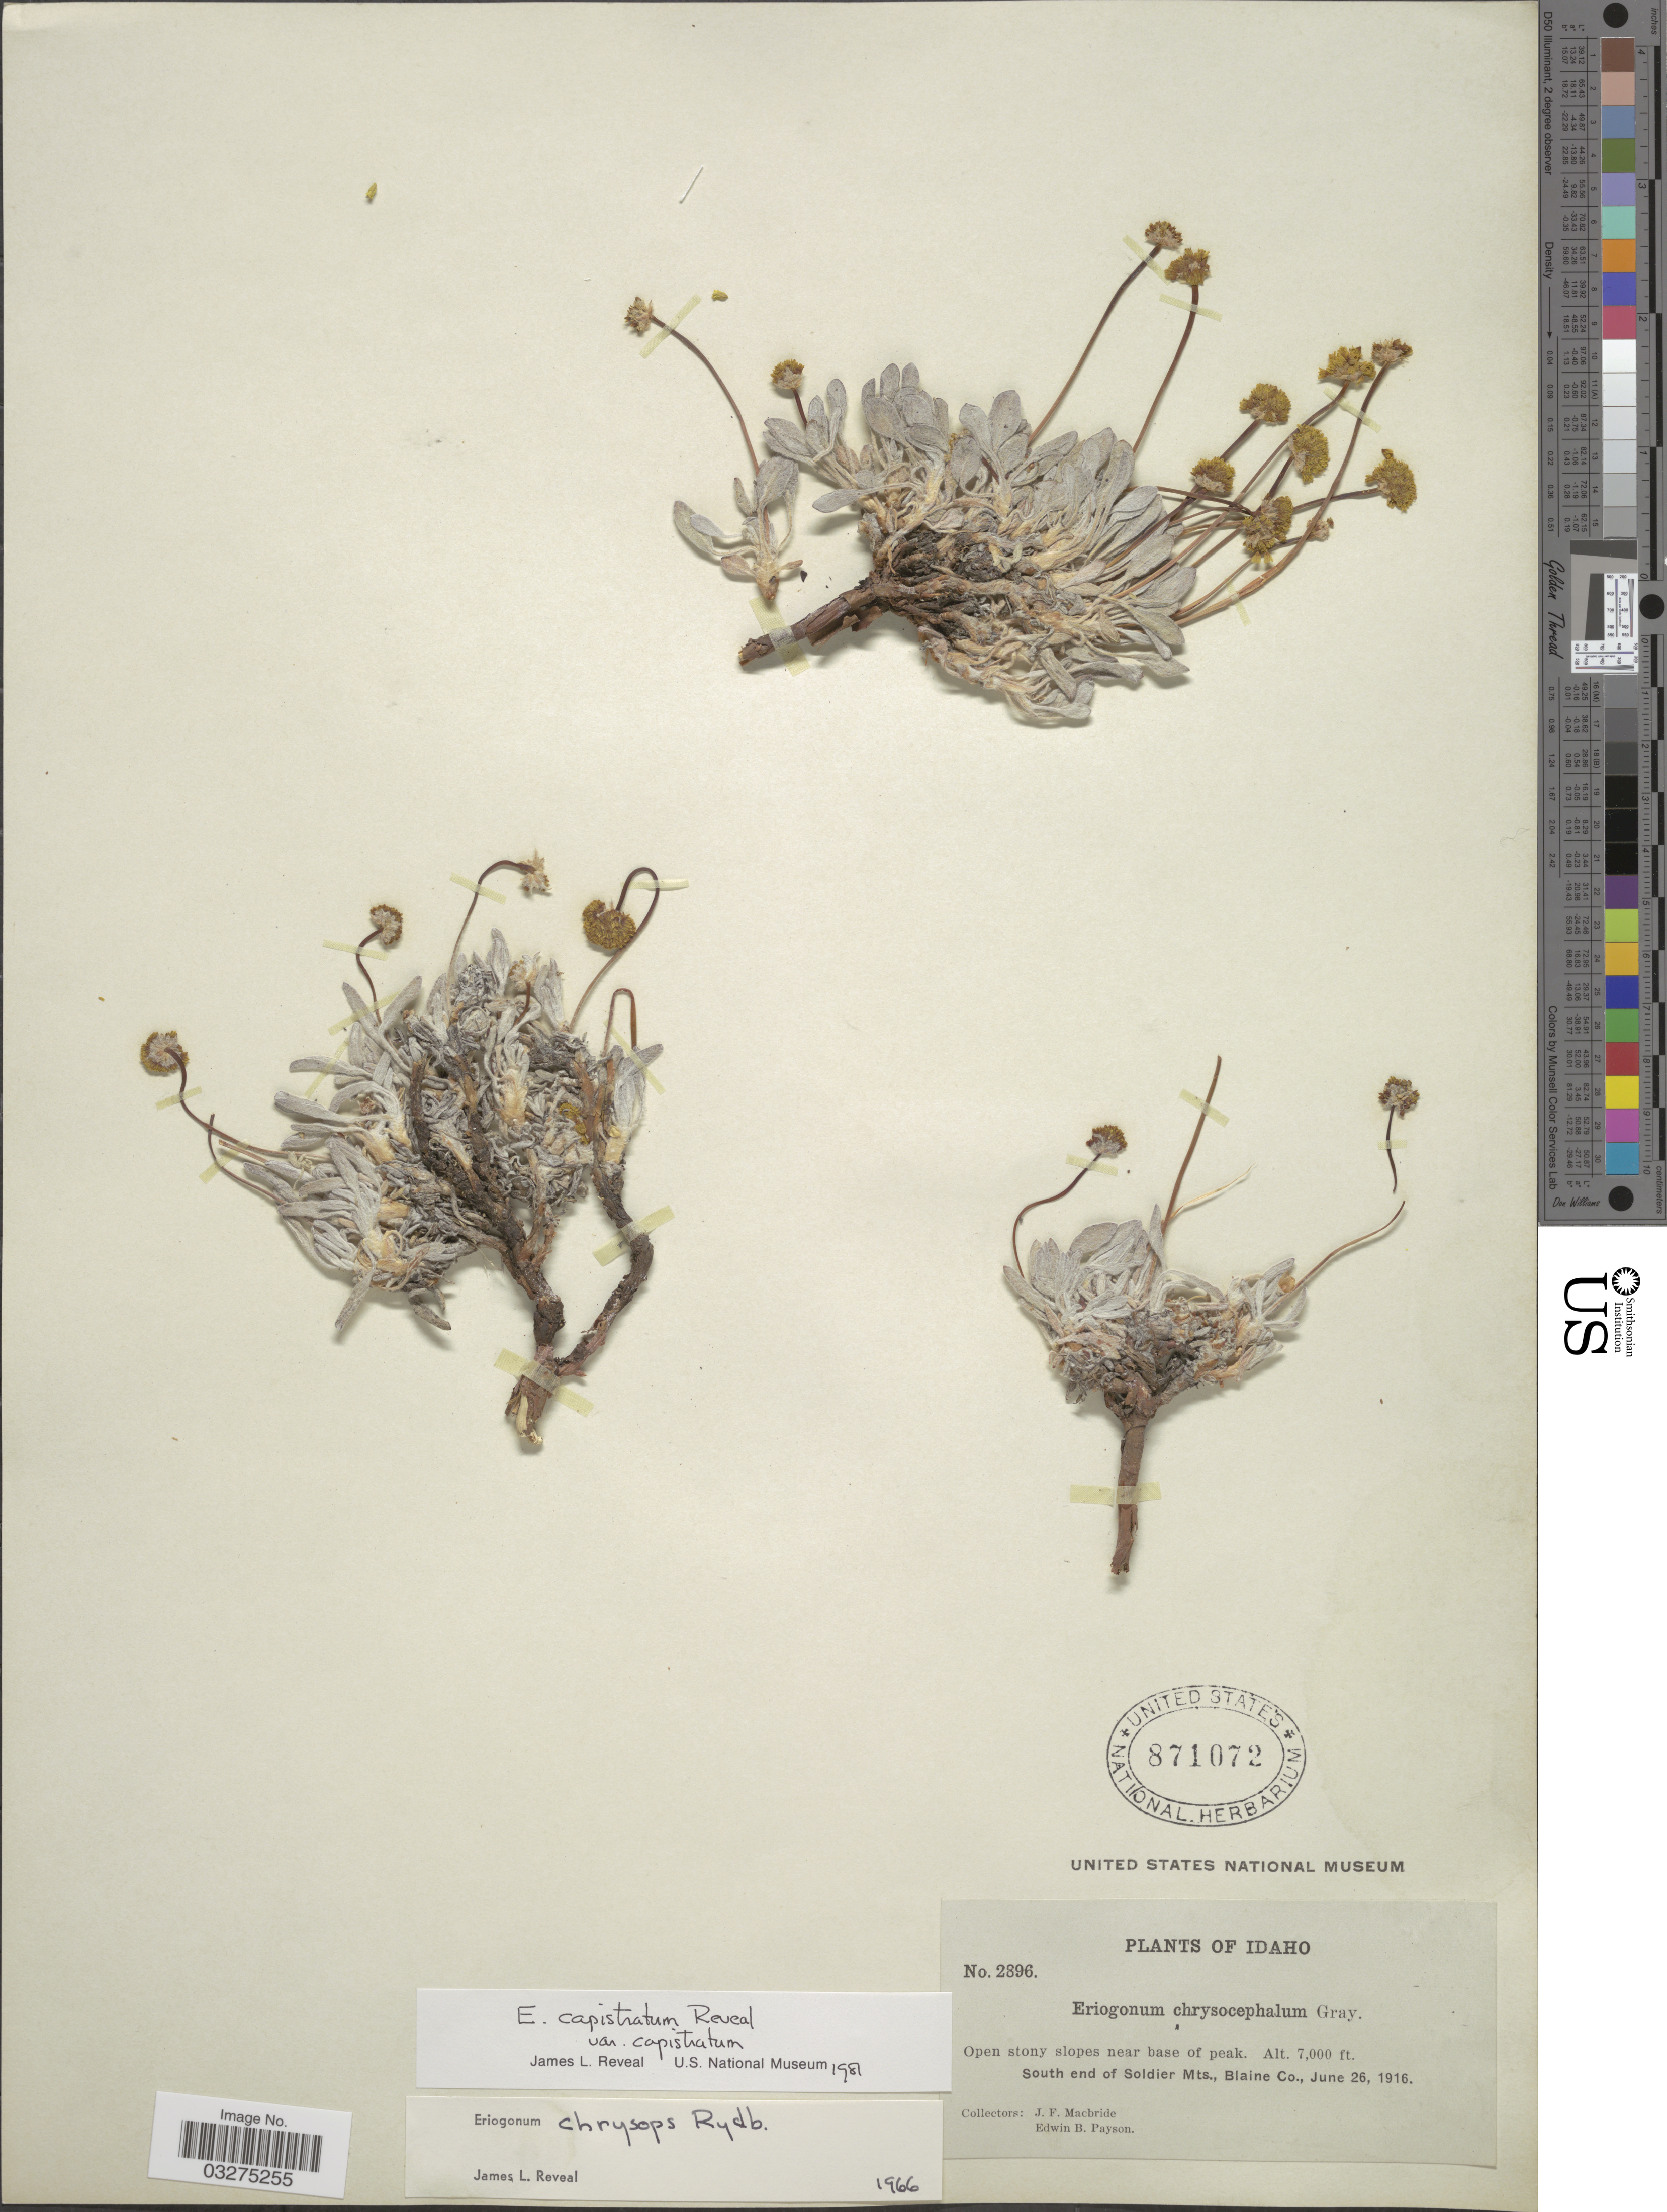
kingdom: Plantae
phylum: Tracheophyta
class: Magnoliopsida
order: Caryophyllales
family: Polygonaceae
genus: Eriogonum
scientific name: Eriogonum capistratum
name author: Reveal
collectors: J. F. Macbride & E. B. Payson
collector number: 2896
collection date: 1916-06-26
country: United States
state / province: Idaho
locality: South end of Soldier Mts., Blaine Co.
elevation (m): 2134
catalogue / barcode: US 871072